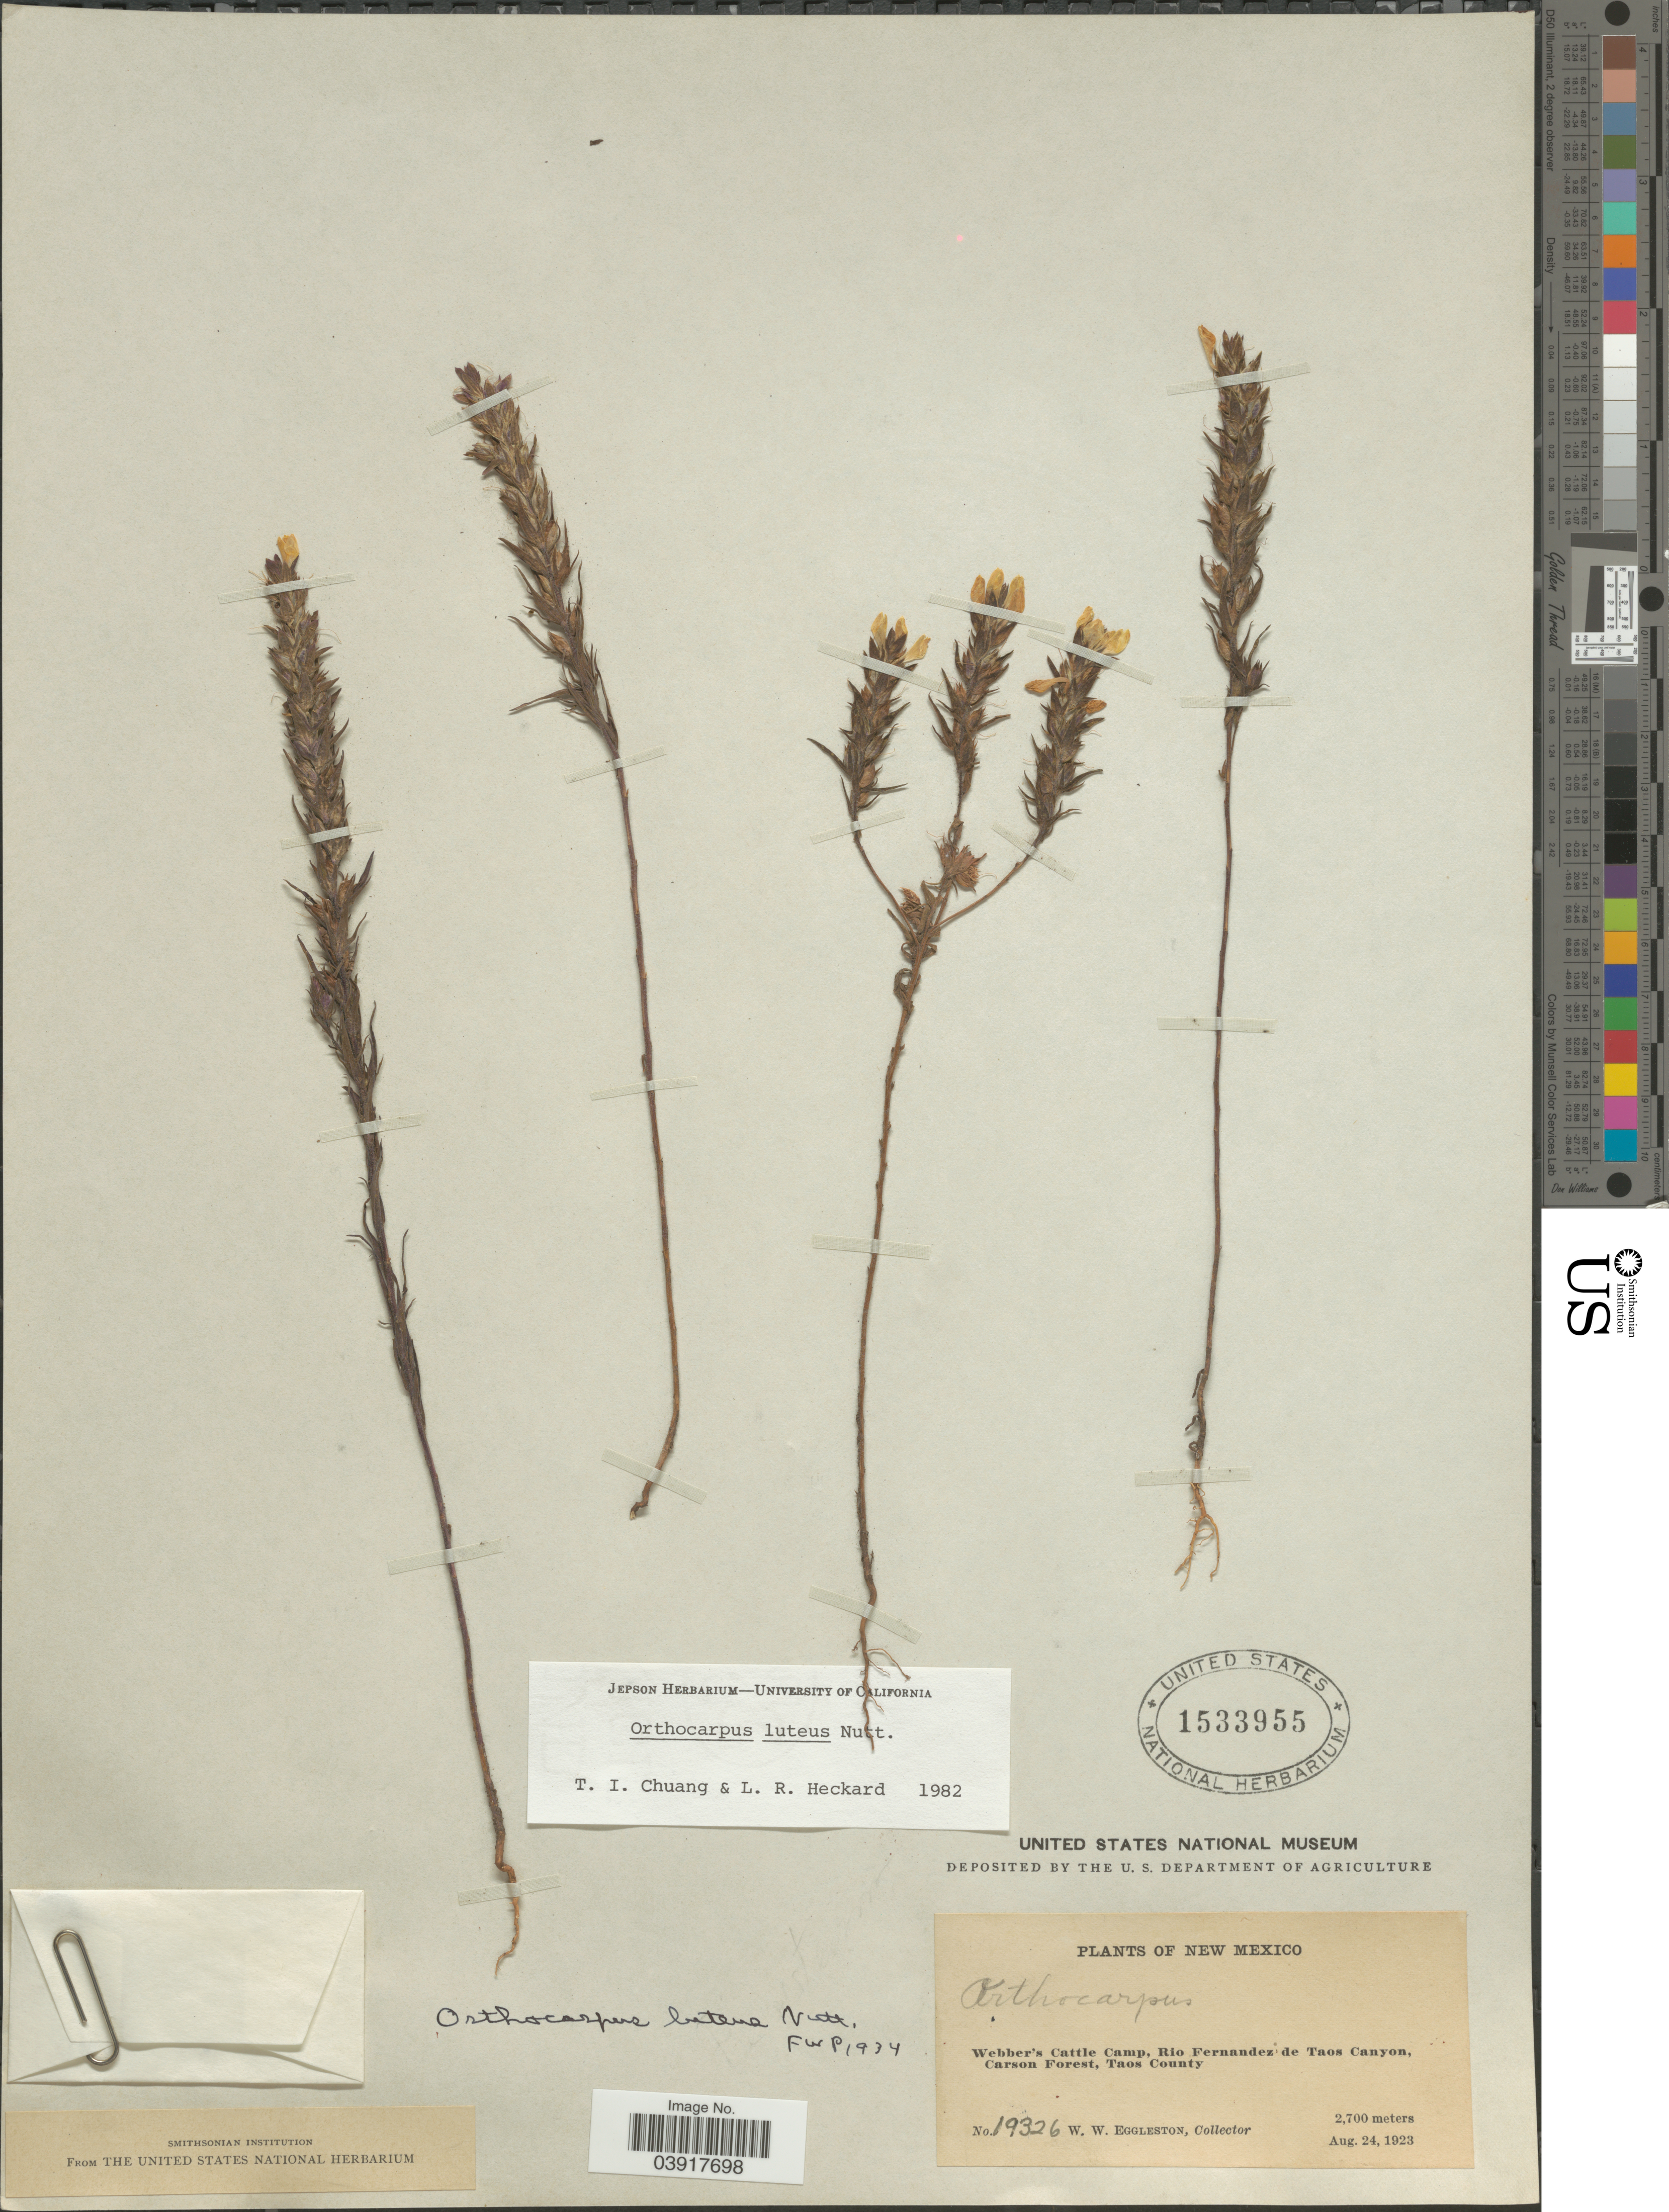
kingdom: Plantae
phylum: Tracheophyta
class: Magnoliopsida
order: Lamiales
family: Orobanchaceae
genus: Orthocarpus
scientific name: Orthocarpus luteus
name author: Nutt.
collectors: W. W. Eggleston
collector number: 19326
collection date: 1923-08-24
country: United States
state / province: New Mexico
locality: Webber's Cattle Camp, Rio Fernandez de Taos Canyon, Carson Forest, Taos County.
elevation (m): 2700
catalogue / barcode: US 1533955